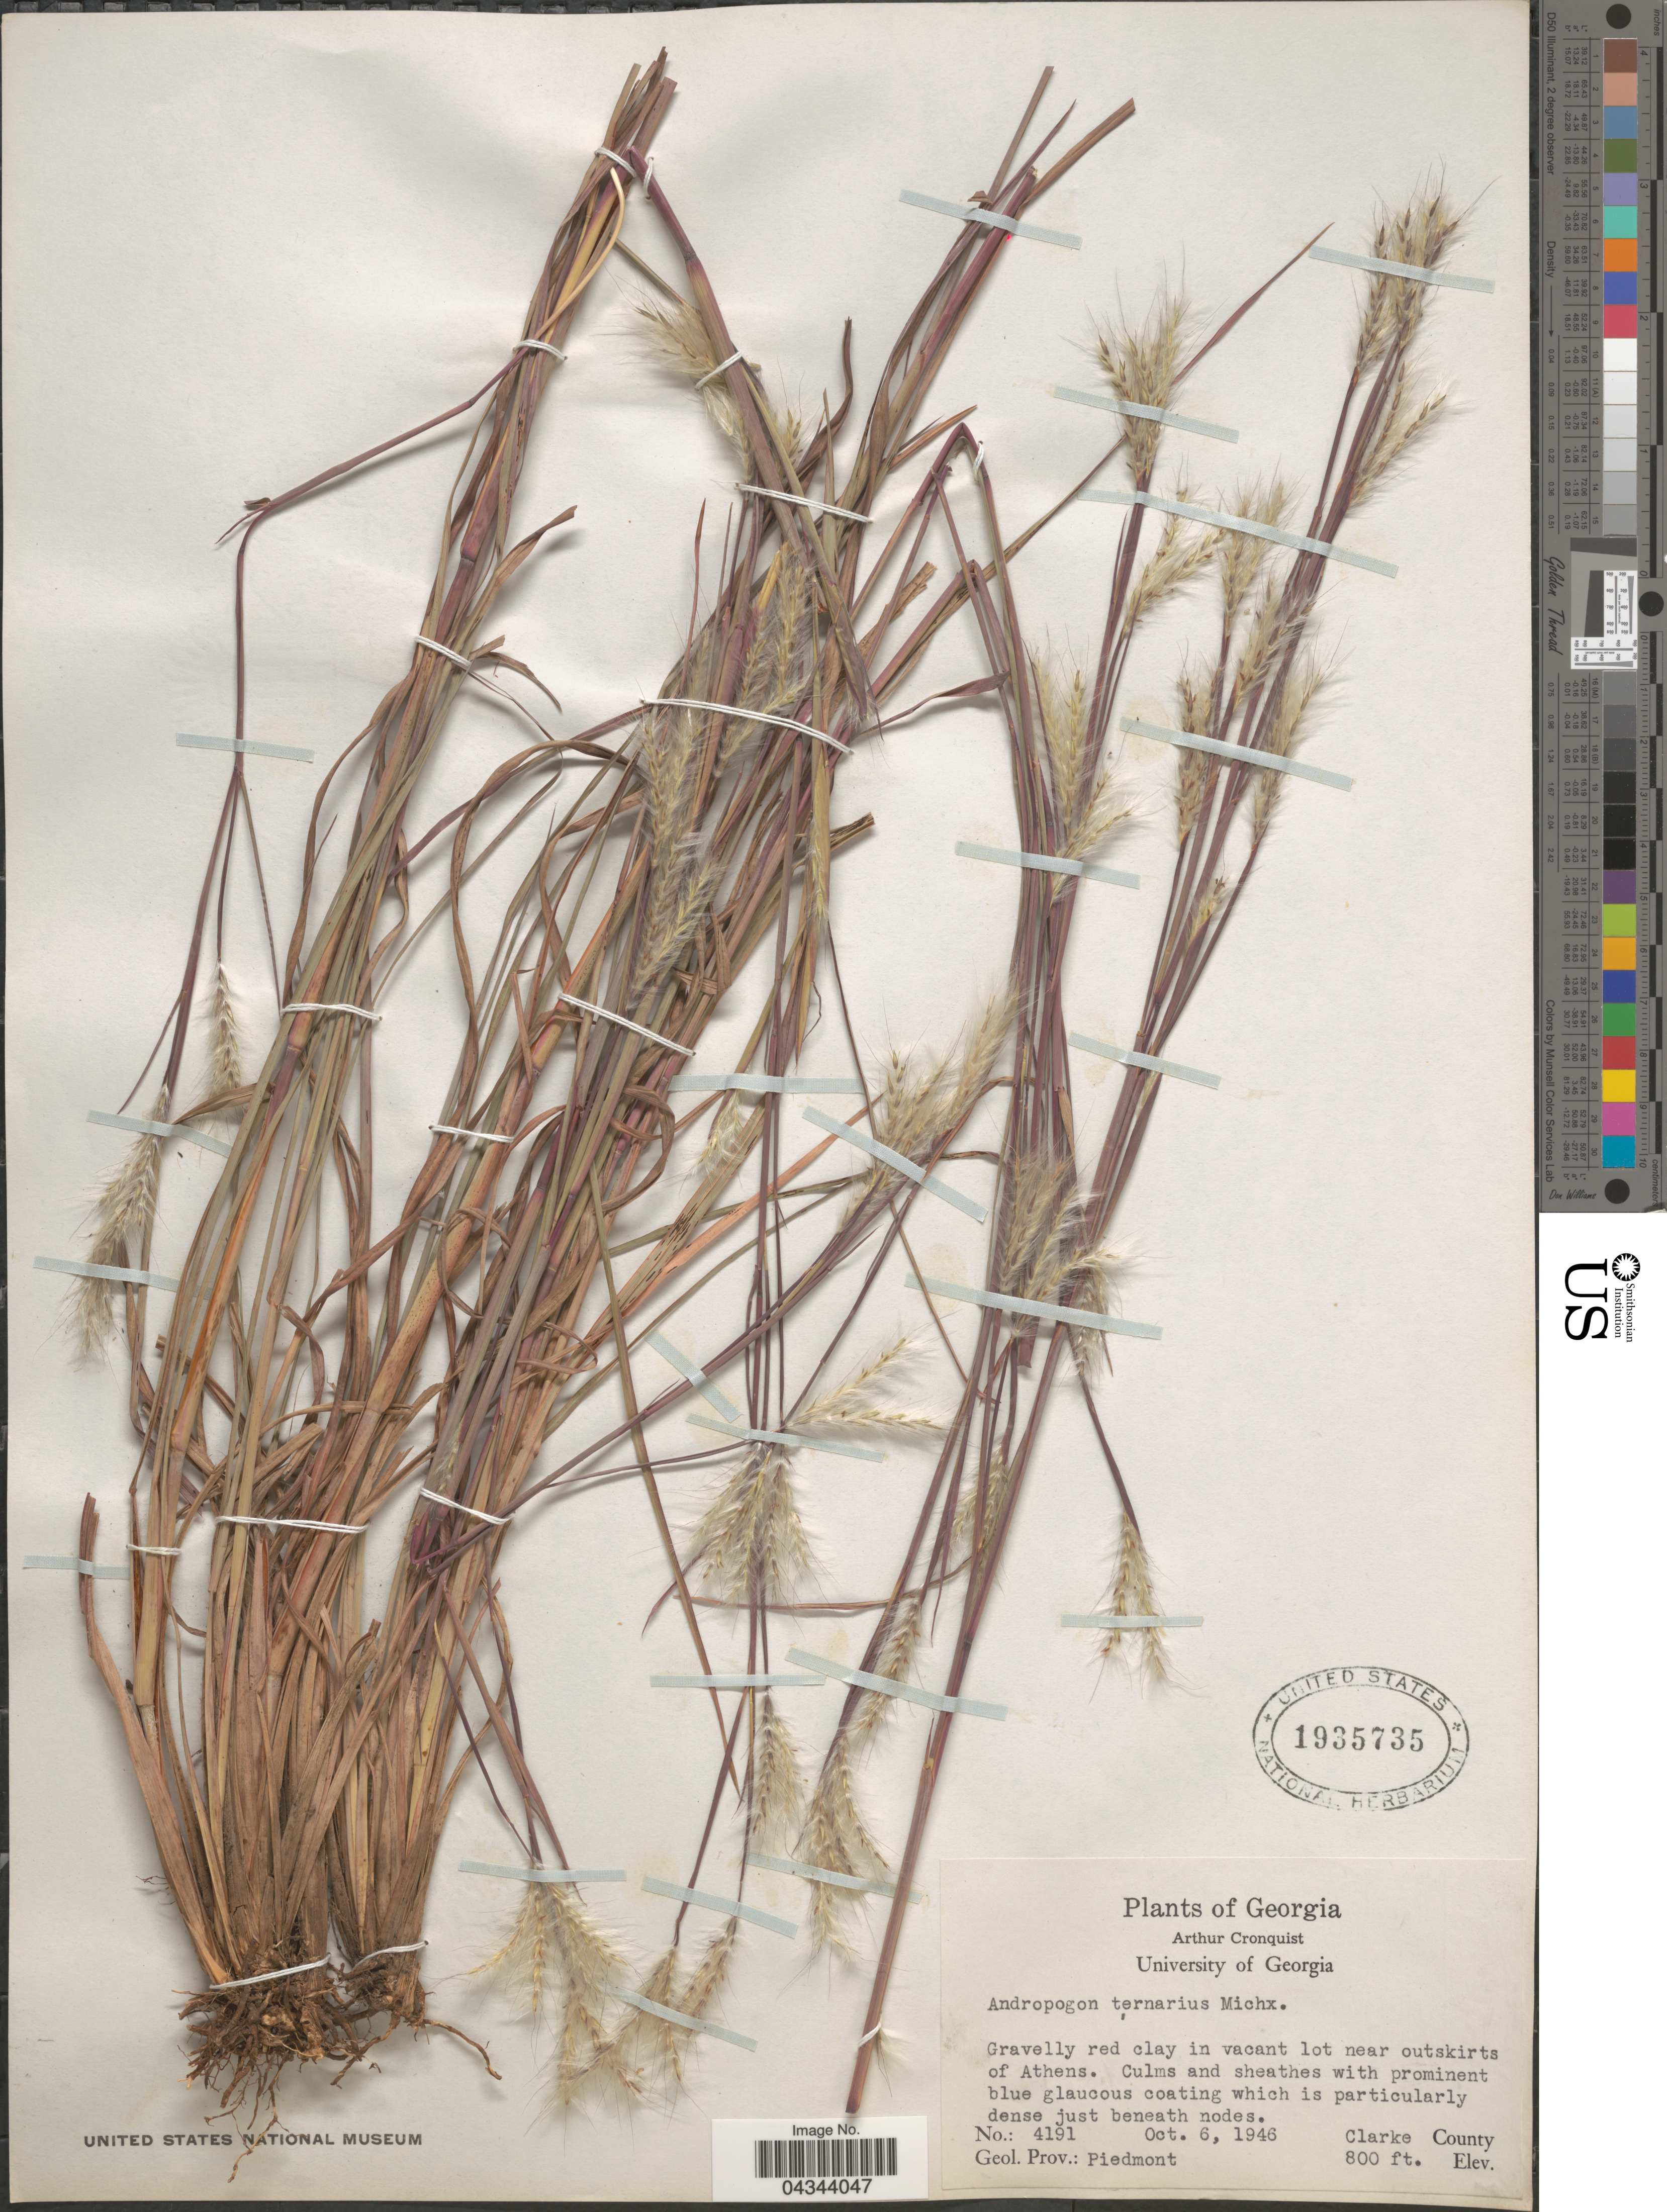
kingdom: Plantae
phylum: Tracheophyta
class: Liliopsida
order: Poales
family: Poaceae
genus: Andropogon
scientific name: Andropogon ternarius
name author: Michx.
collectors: A. J. Cronquist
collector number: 4191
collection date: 1946-10-06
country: United States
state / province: Georgia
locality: In vacant lot near outskirts of Athens. Clarke County. Geol. Prov.: Piedmont.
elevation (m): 244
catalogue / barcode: US 1935735